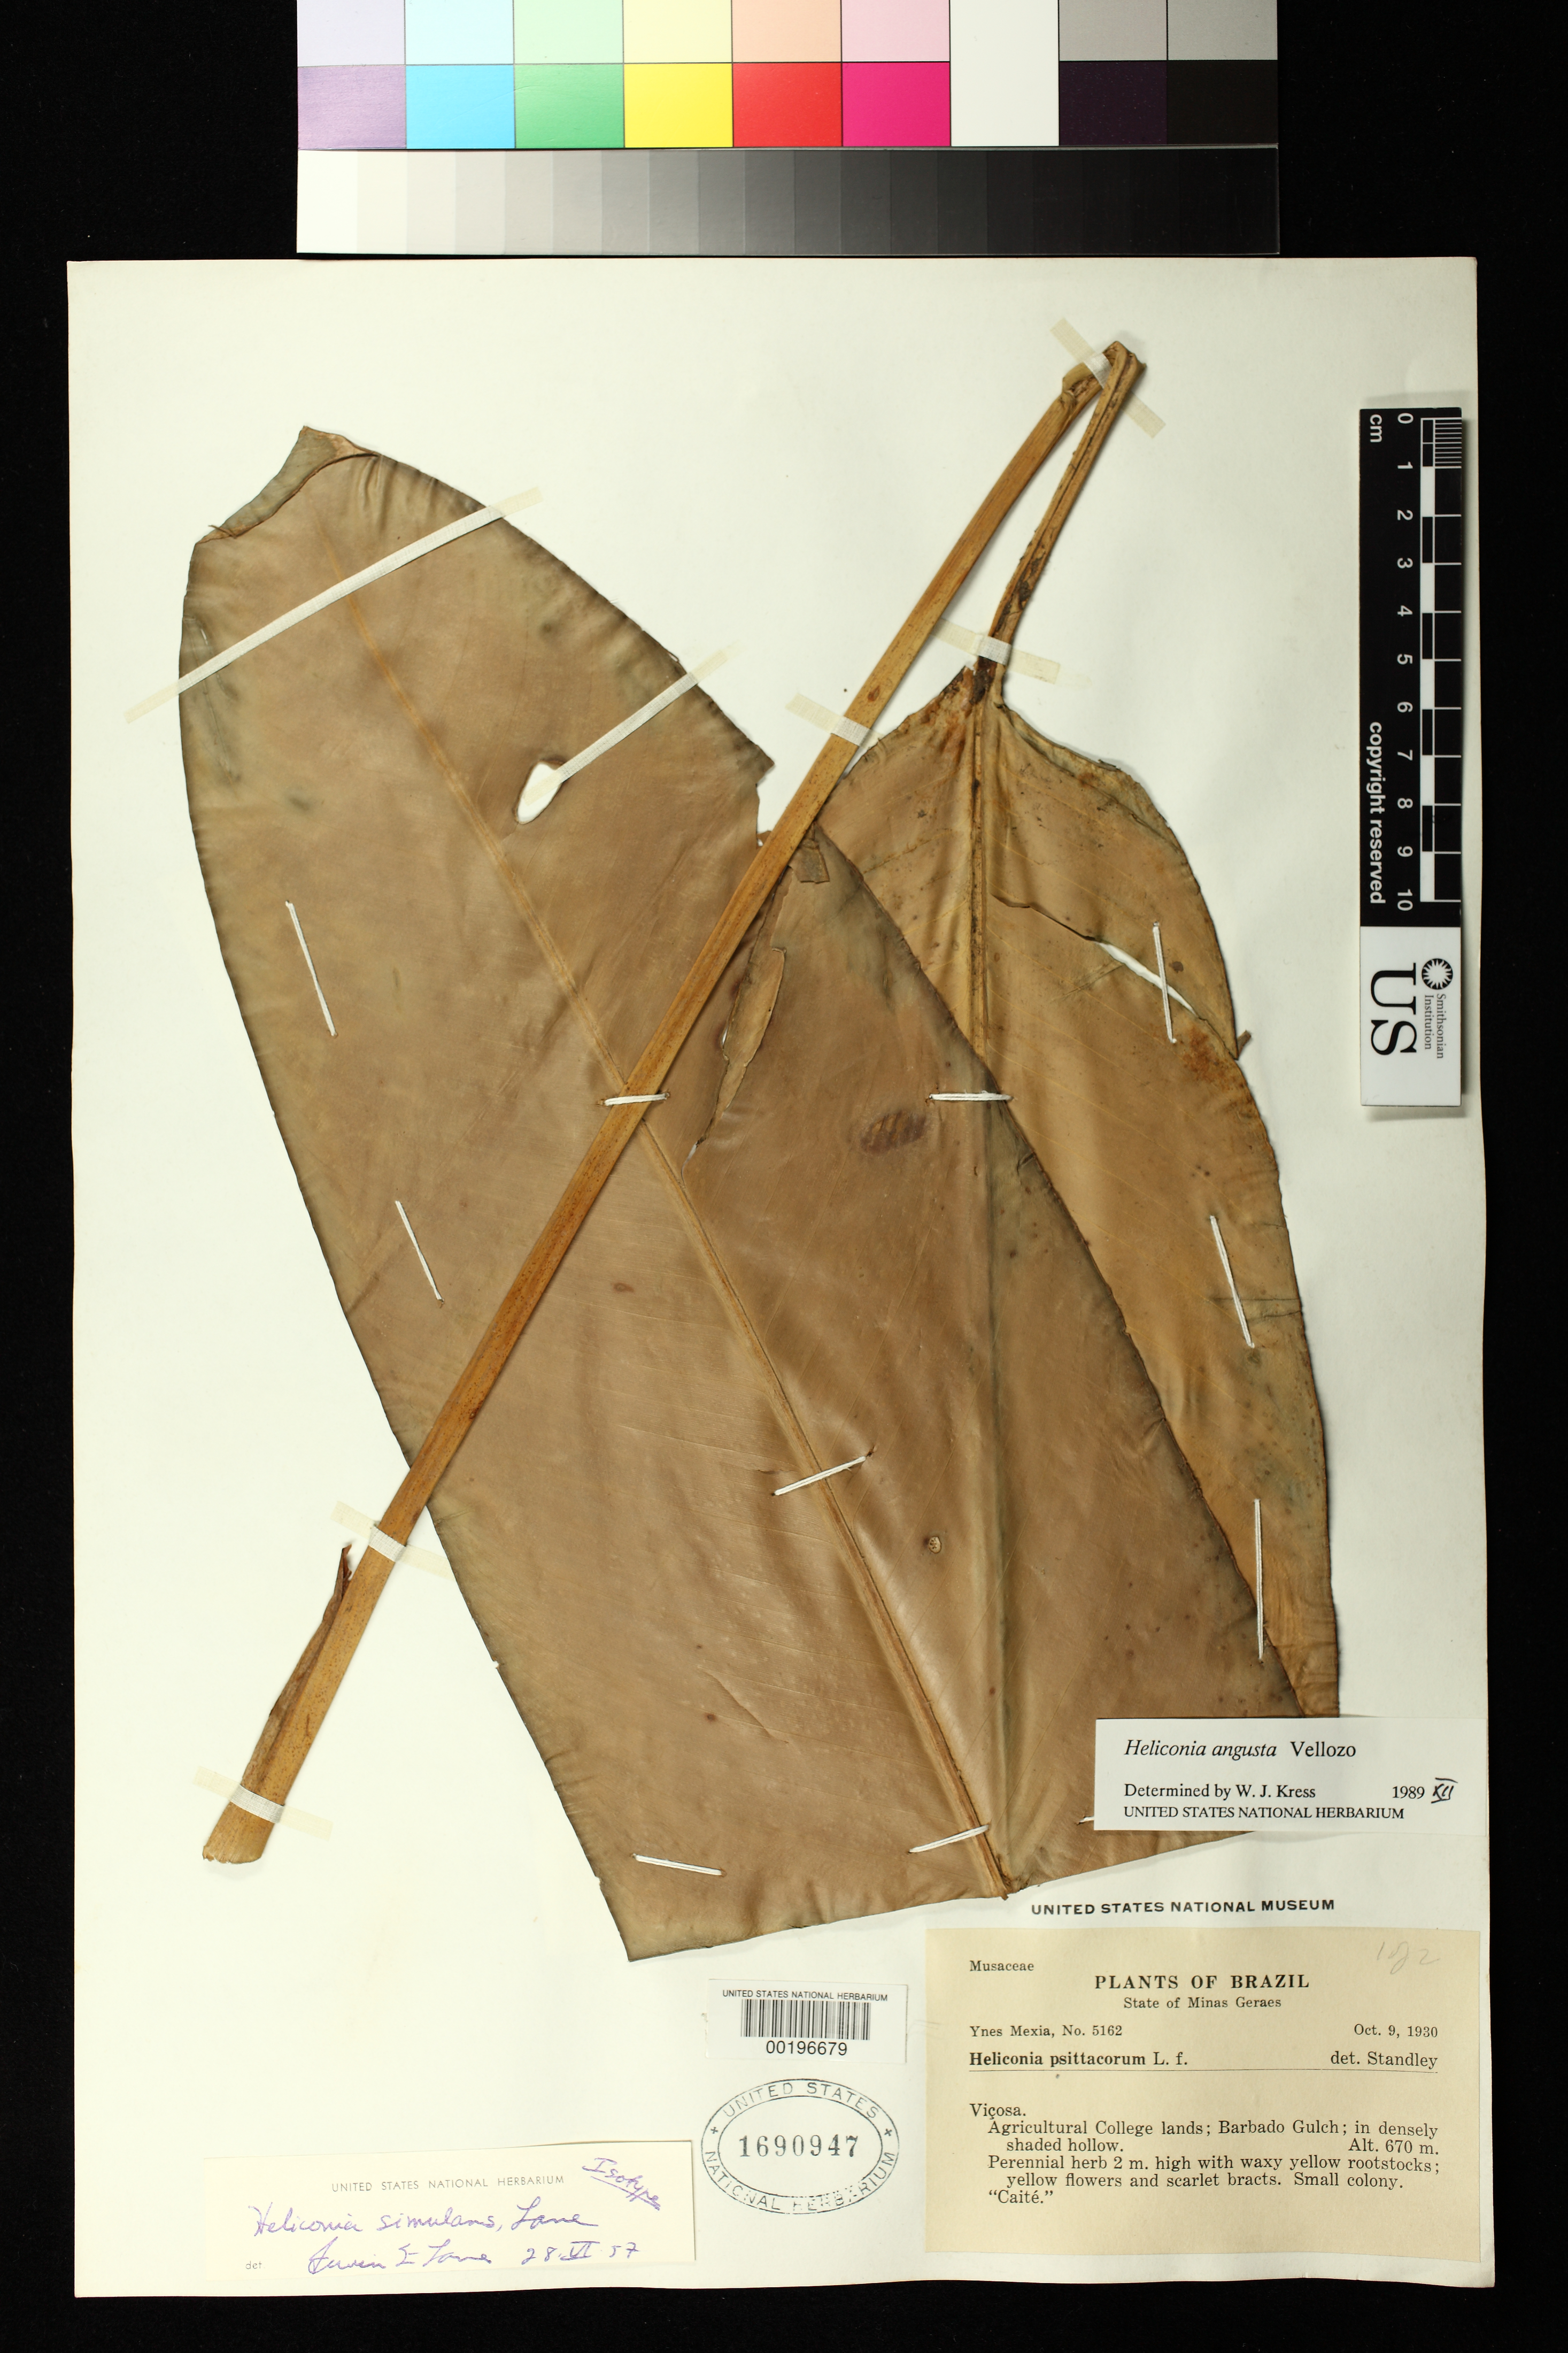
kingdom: Plantae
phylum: Tracheophyta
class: Liliopsida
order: Zingiberales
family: Heliconiaceae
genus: Heliconia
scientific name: Heliconia angusta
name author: Vell.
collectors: Y. Mexia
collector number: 5162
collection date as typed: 09 Oct 1930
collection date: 1930-10-09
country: Brazil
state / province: Minas Gerais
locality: Agricultural college lands; barbado gulch; in densely shaded hollow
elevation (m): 670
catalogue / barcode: US 1690947